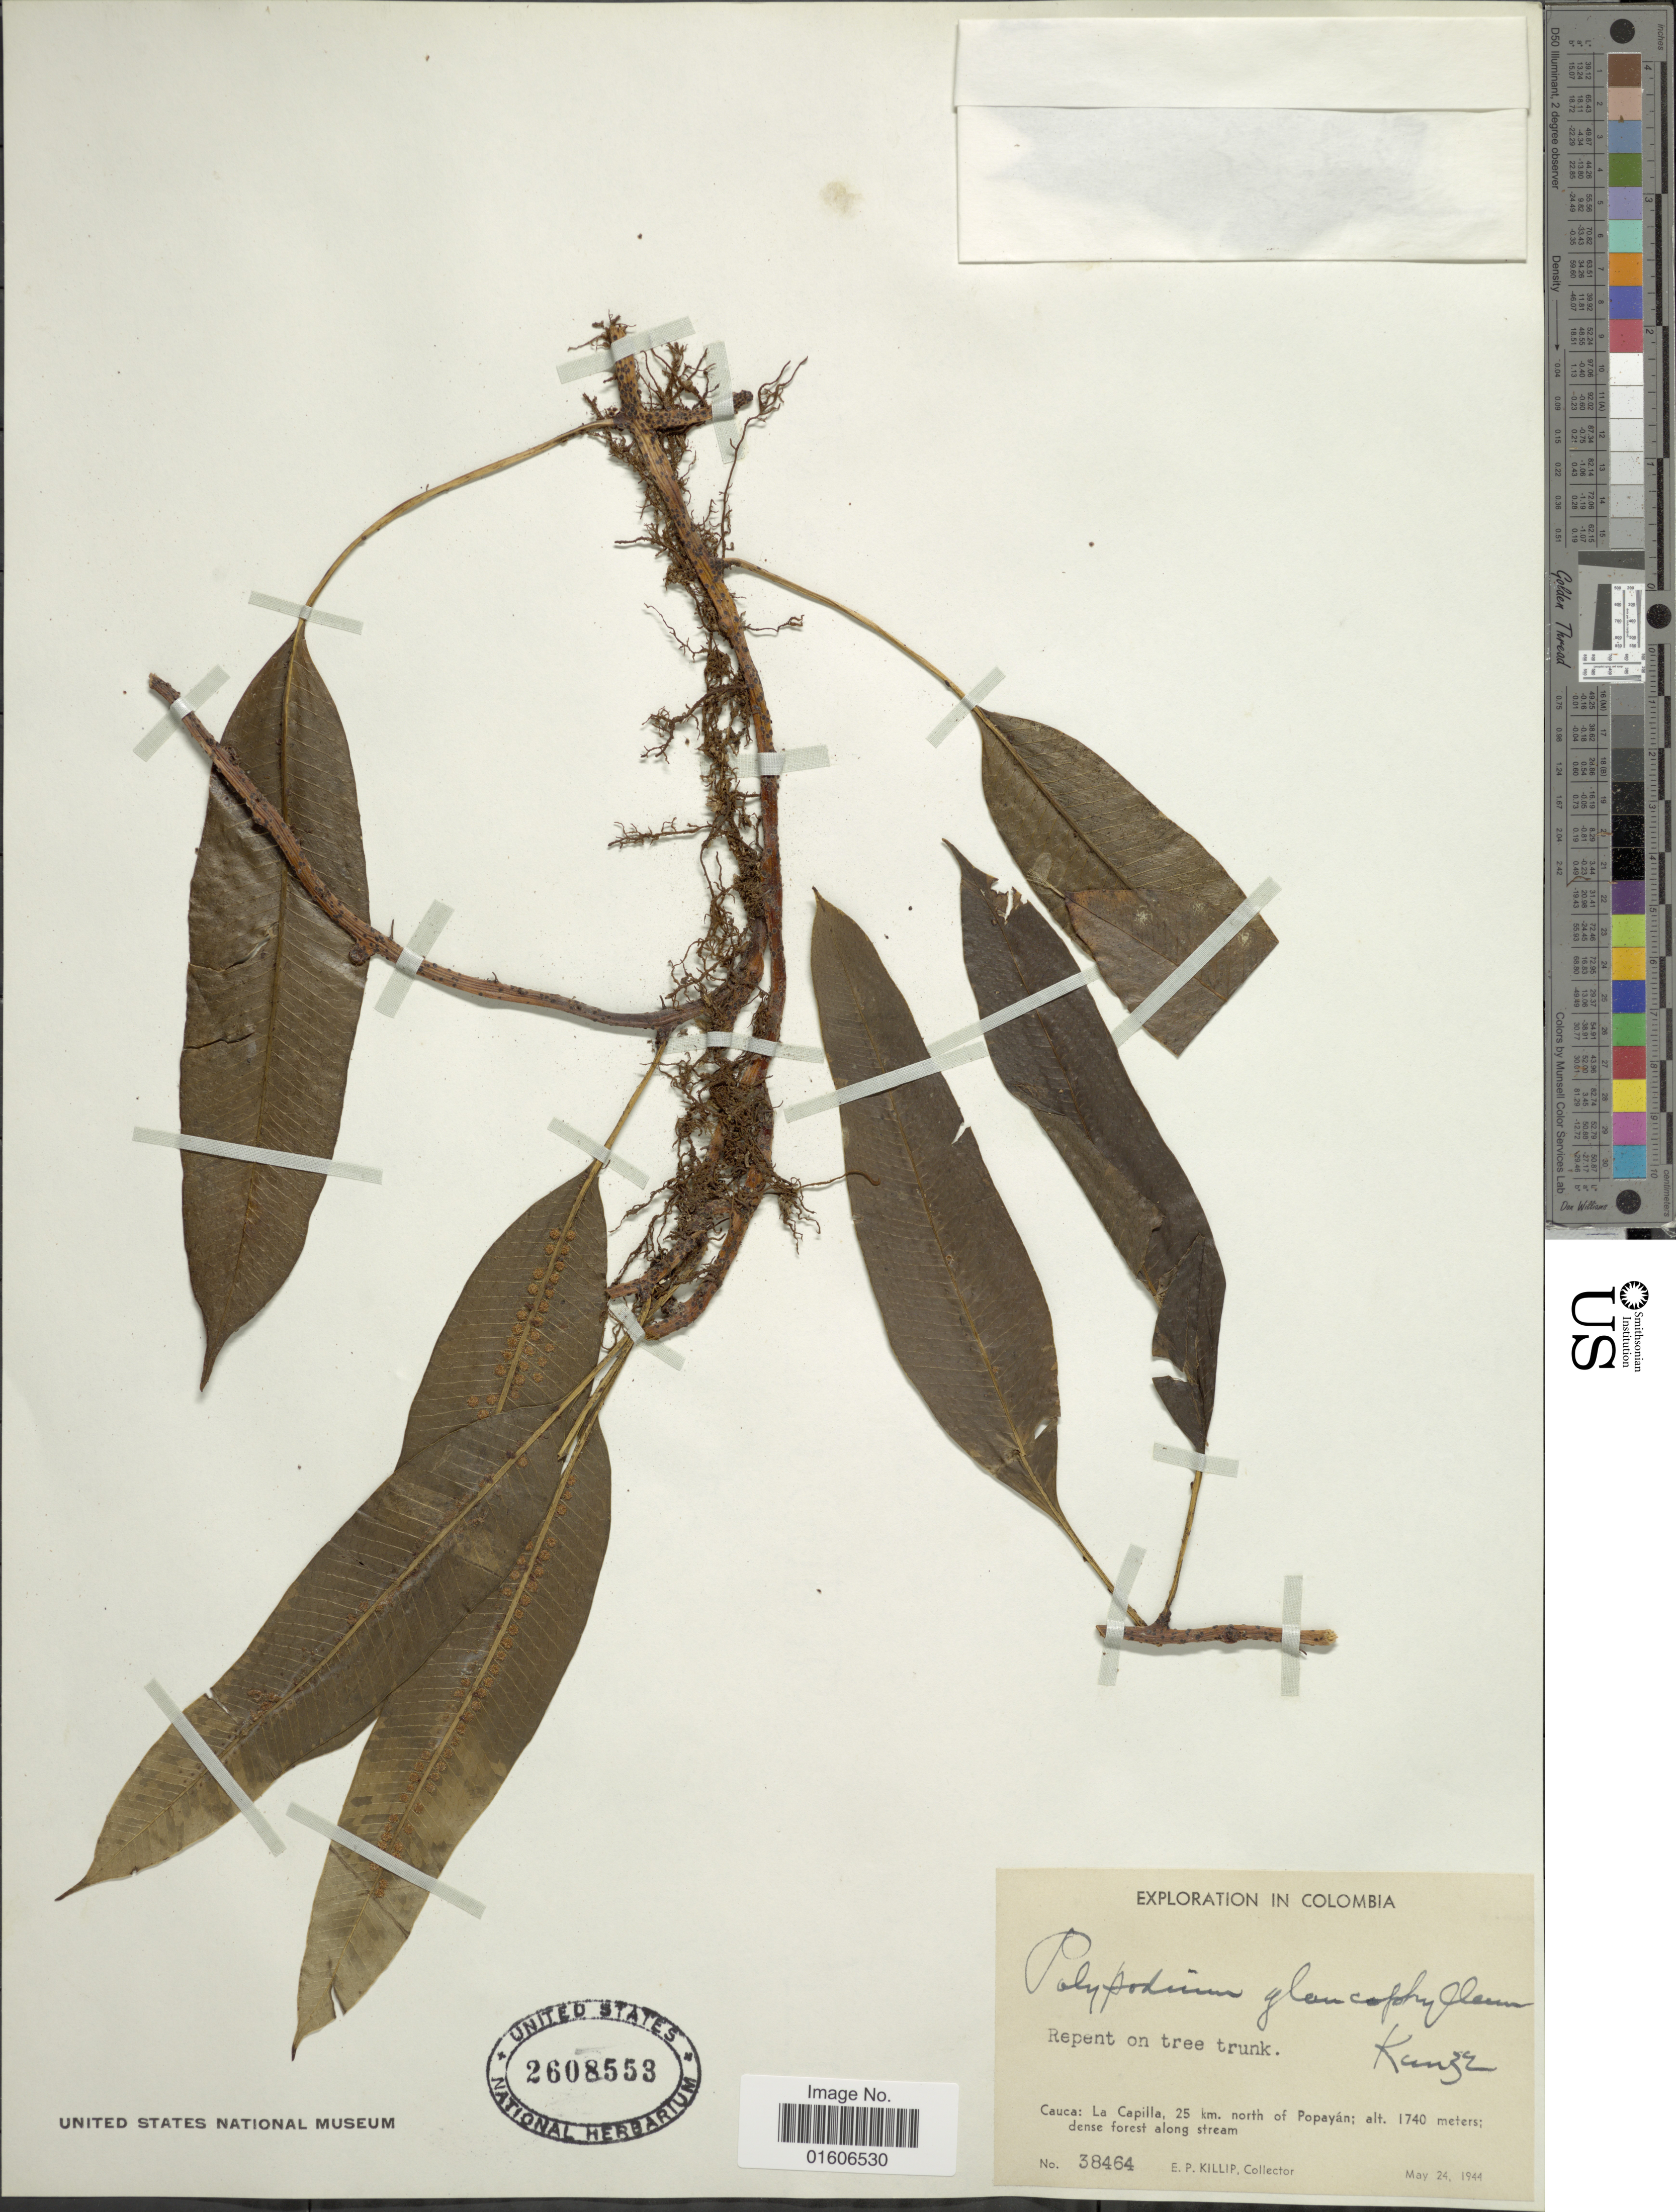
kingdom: Plantae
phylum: Tracheophyta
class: Polypodiopsida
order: Polypodiales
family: Polypodiaceae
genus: Serpocaulon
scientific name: Serpocaulon levigatum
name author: (Cav.) A.R. Sm.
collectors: E. P. Killip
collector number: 38464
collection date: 1944-05-24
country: Colombia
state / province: Cauca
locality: Cauca: La Capilla, 25 km. north of Popayán.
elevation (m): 1740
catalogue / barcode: US 2608553